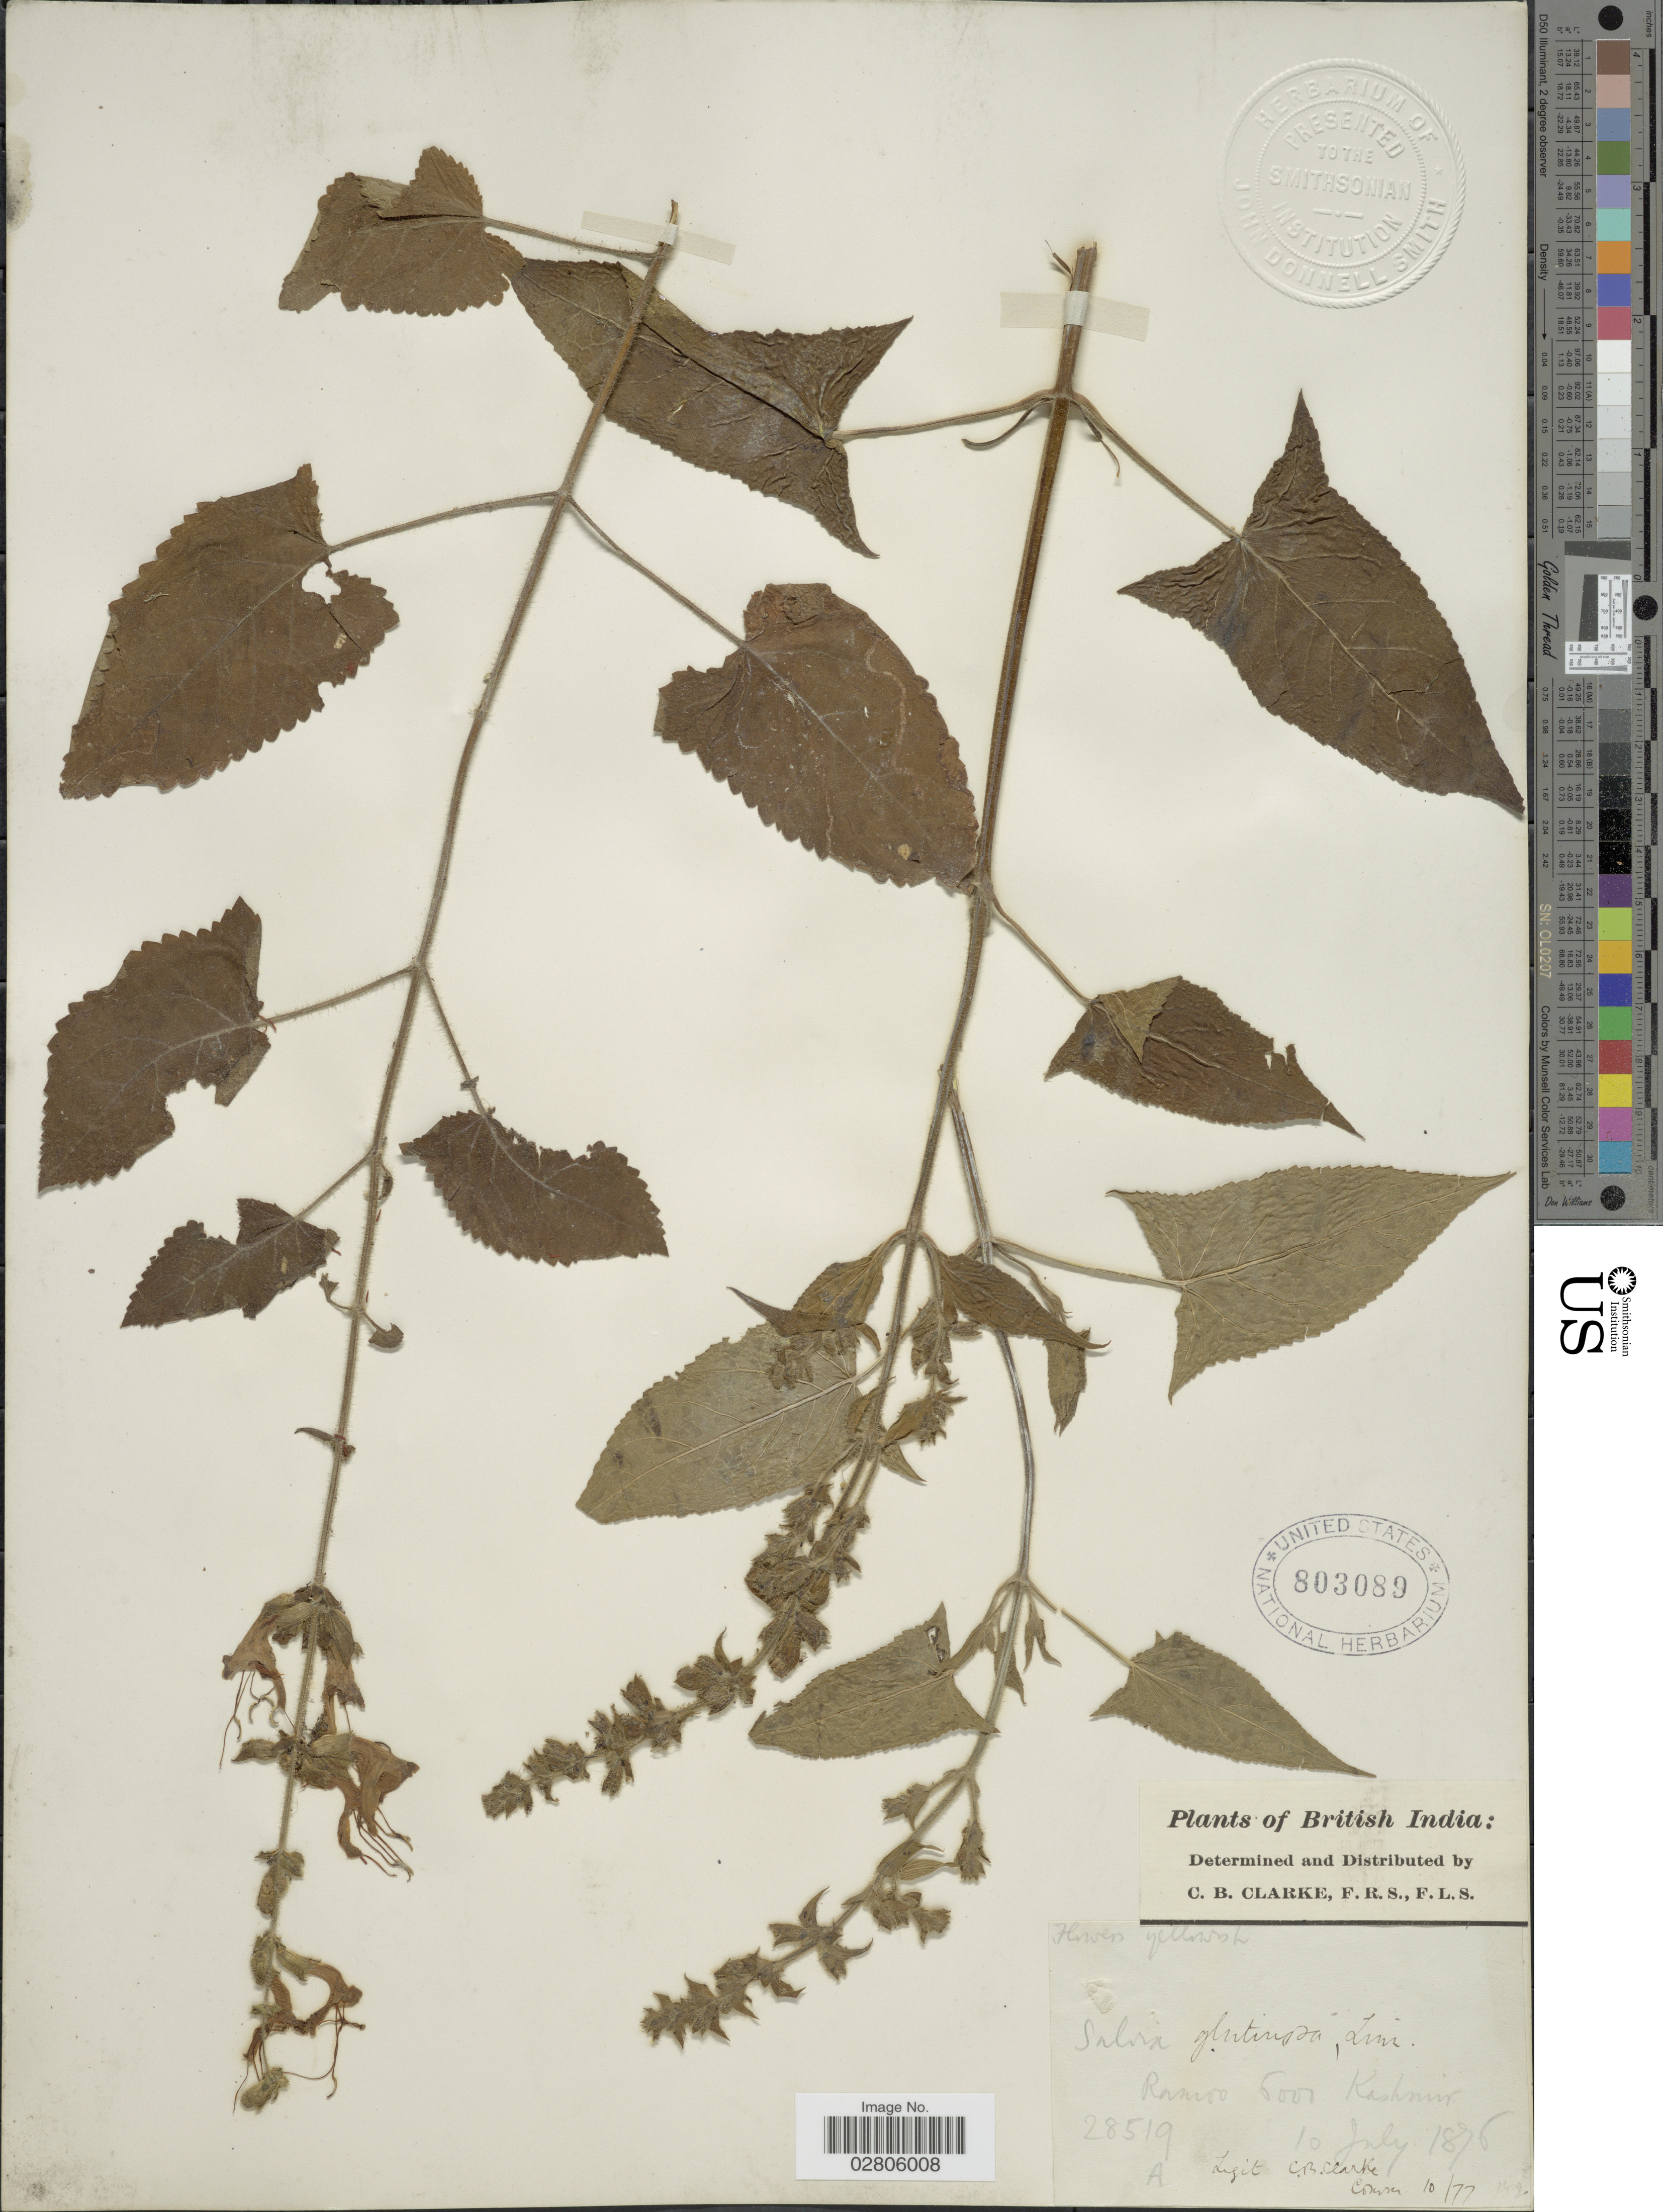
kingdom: Plantae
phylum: Tracheophyta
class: Magnoliopsida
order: Lamiales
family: Lamiaceae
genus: Salvia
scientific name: Salvia glutinosa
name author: L.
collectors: C. B. Clarke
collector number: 28519A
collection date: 1876-07-10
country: India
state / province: Jammu and Kashmir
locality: British India, Ramoo, Kashmir.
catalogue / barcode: US 803089